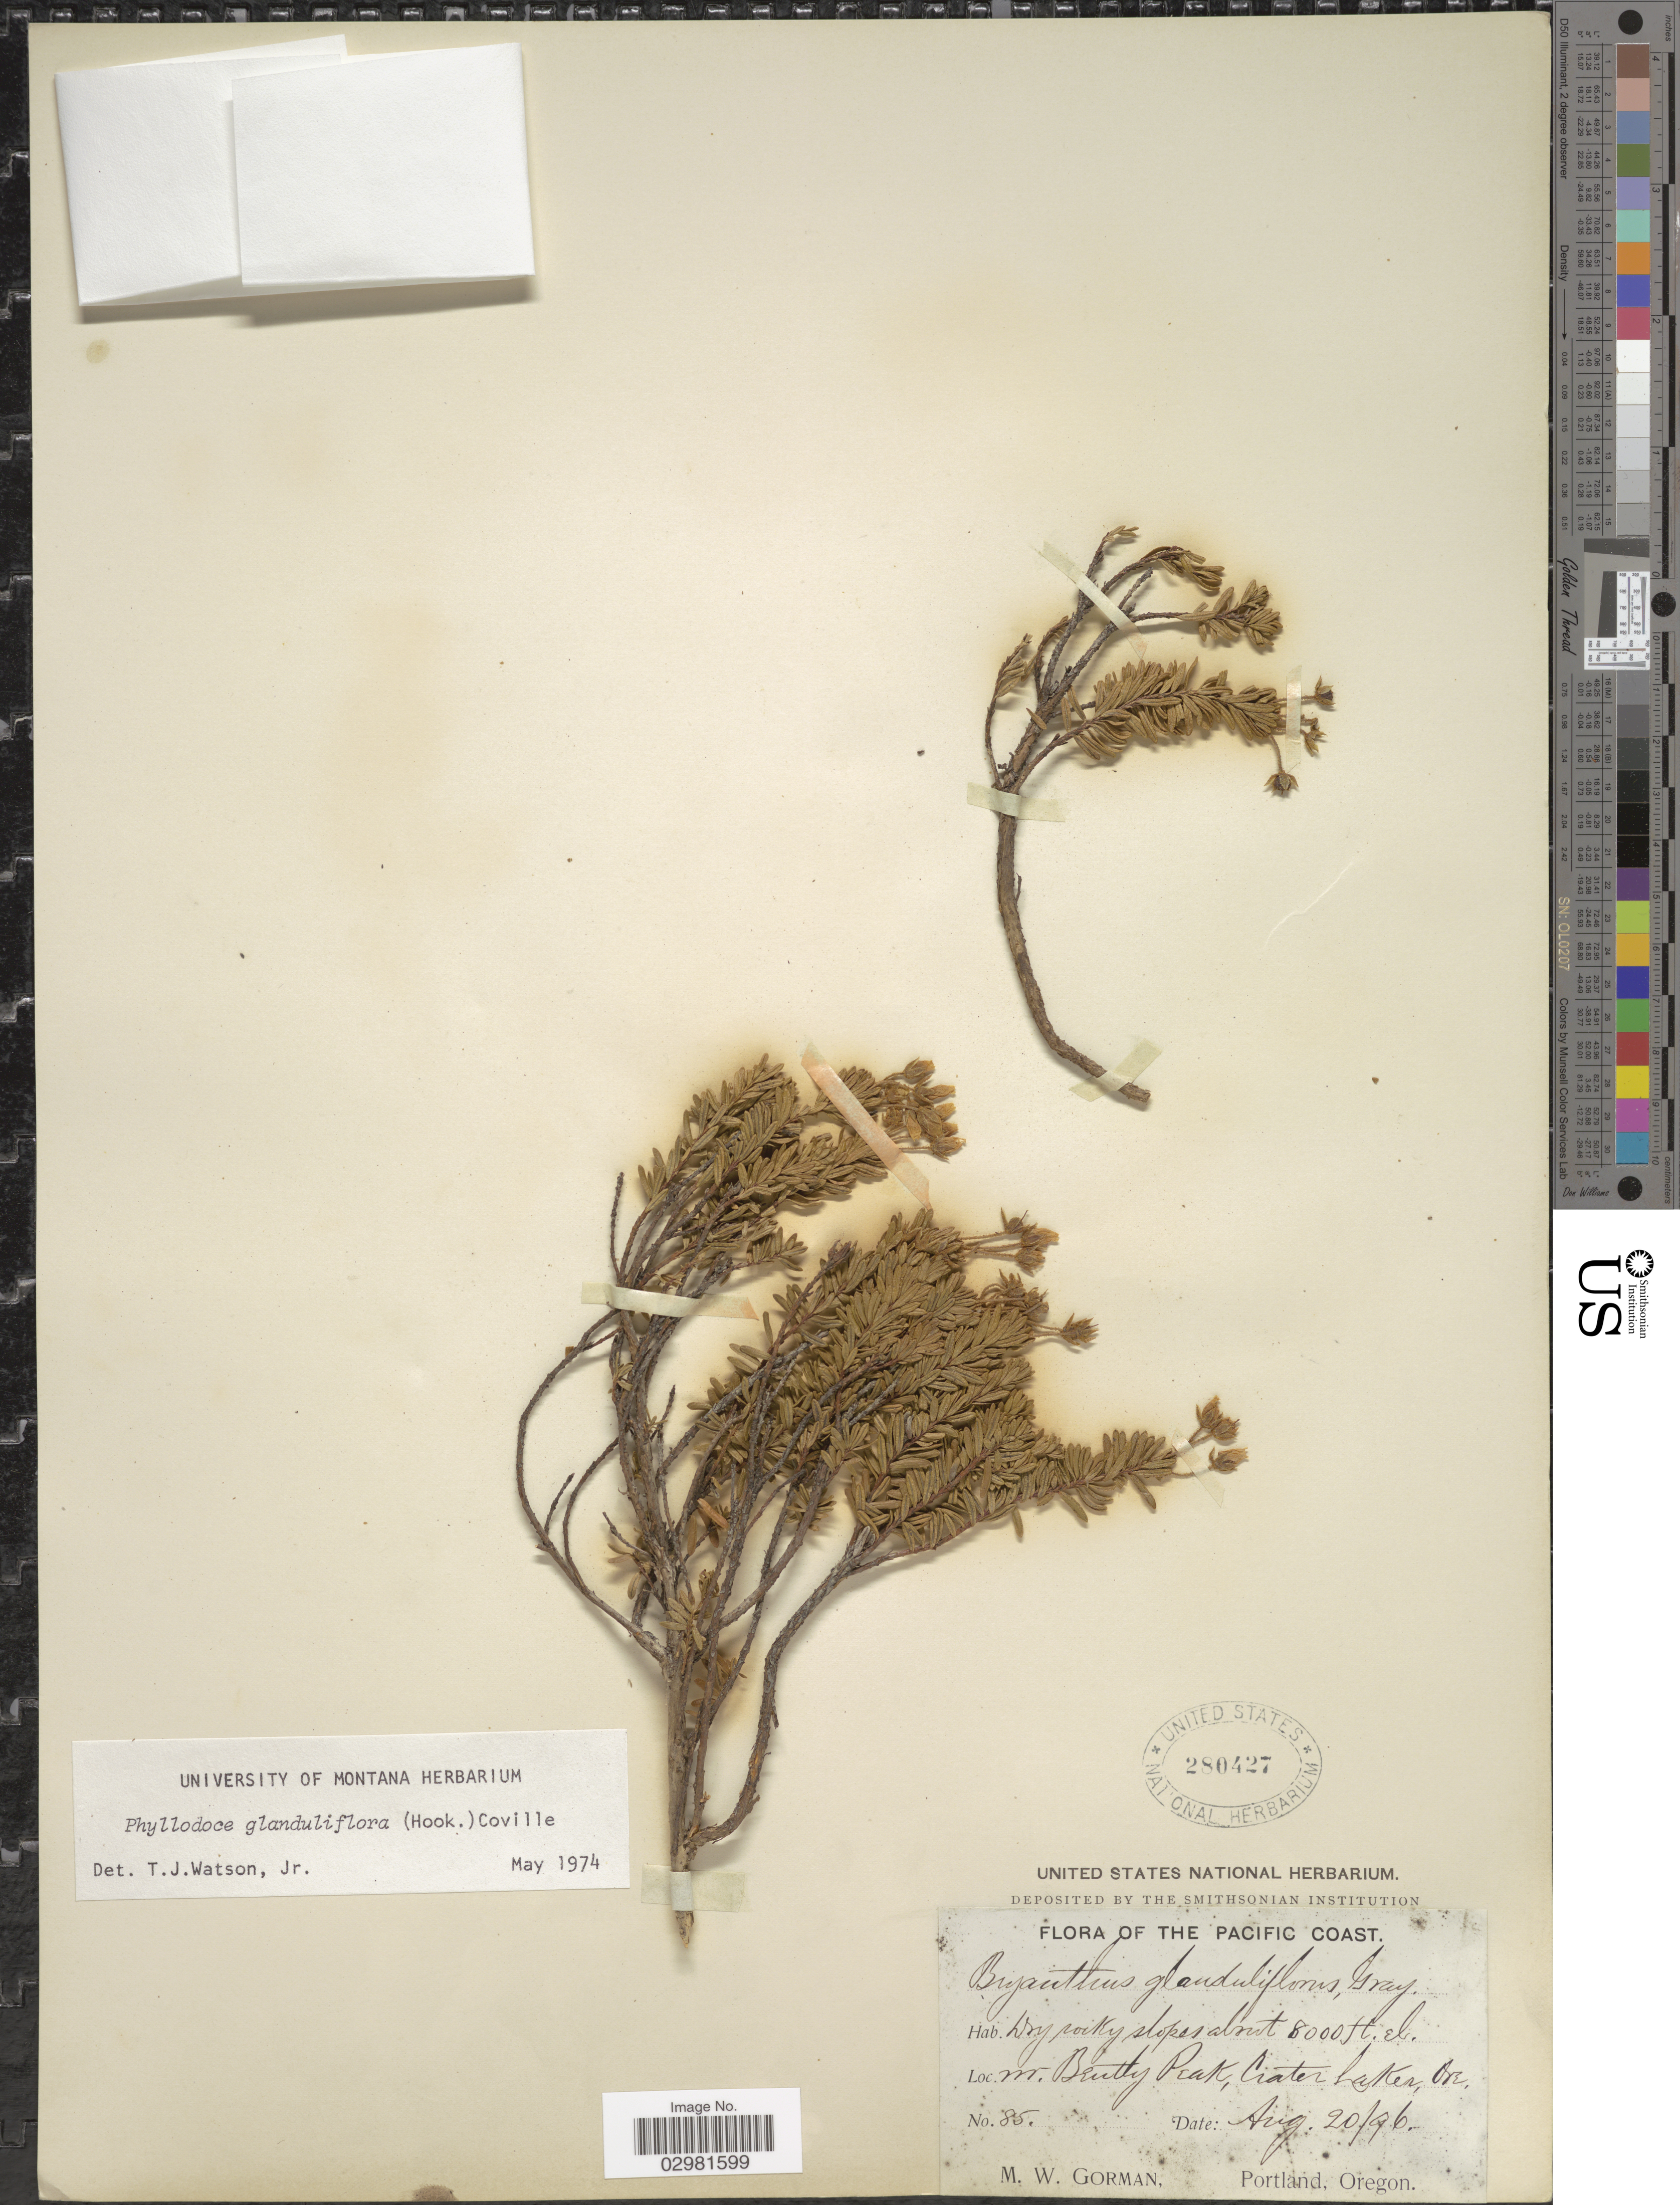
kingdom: Plantae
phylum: Tracheophyta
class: Magnoliopsida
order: Ericales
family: Ericaceae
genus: Phyllodoce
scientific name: Phyllodoce glanduliflora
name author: (Hook.) Coville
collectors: M. W. Gorman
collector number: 85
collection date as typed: Transcribed d/m/y: 20/8/96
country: United States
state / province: Oregon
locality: Nr. Bently Peak, Crater Lake, Ore.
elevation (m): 2438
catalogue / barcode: US 280427